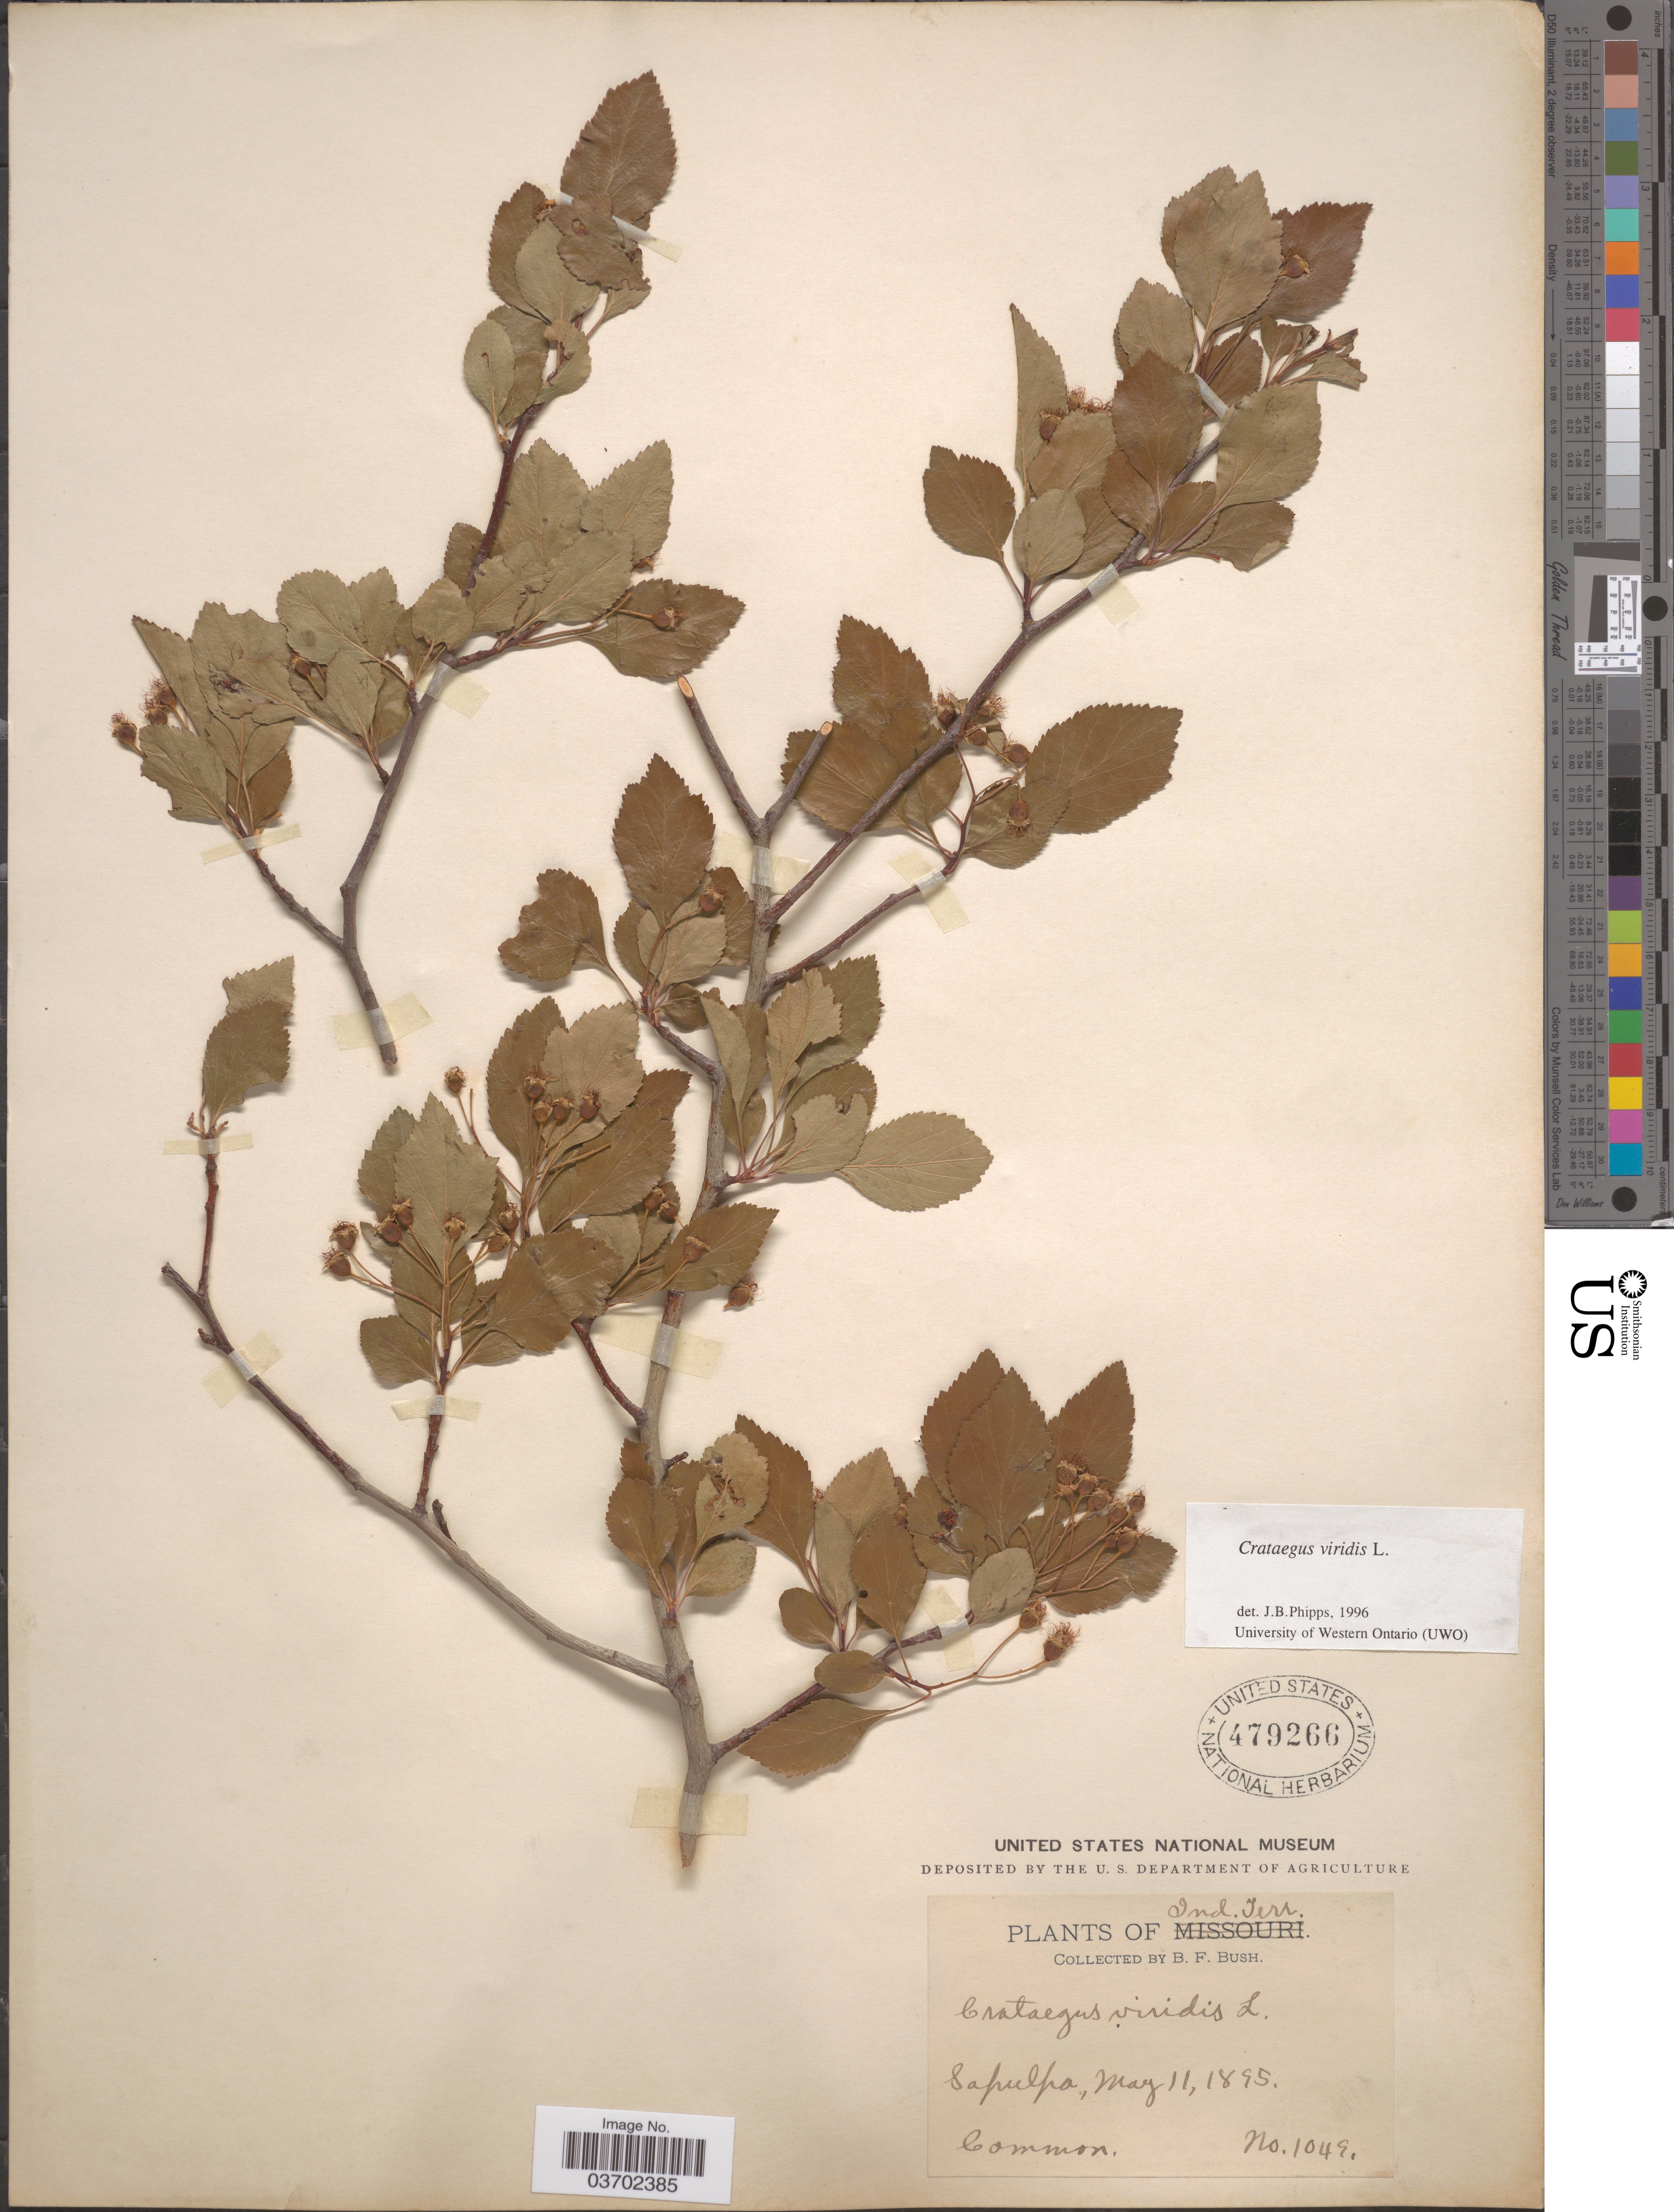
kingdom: Plantae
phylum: Tracheophyta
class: Magnoliopsida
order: Rosales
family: Rosaceae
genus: Crataegus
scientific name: Crataegus viridis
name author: L.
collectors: B. F. Bush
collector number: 1049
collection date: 1895-05-11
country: United States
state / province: Oklahoma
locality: Ind. Terr. Sapulpa.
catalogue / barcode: US 479266